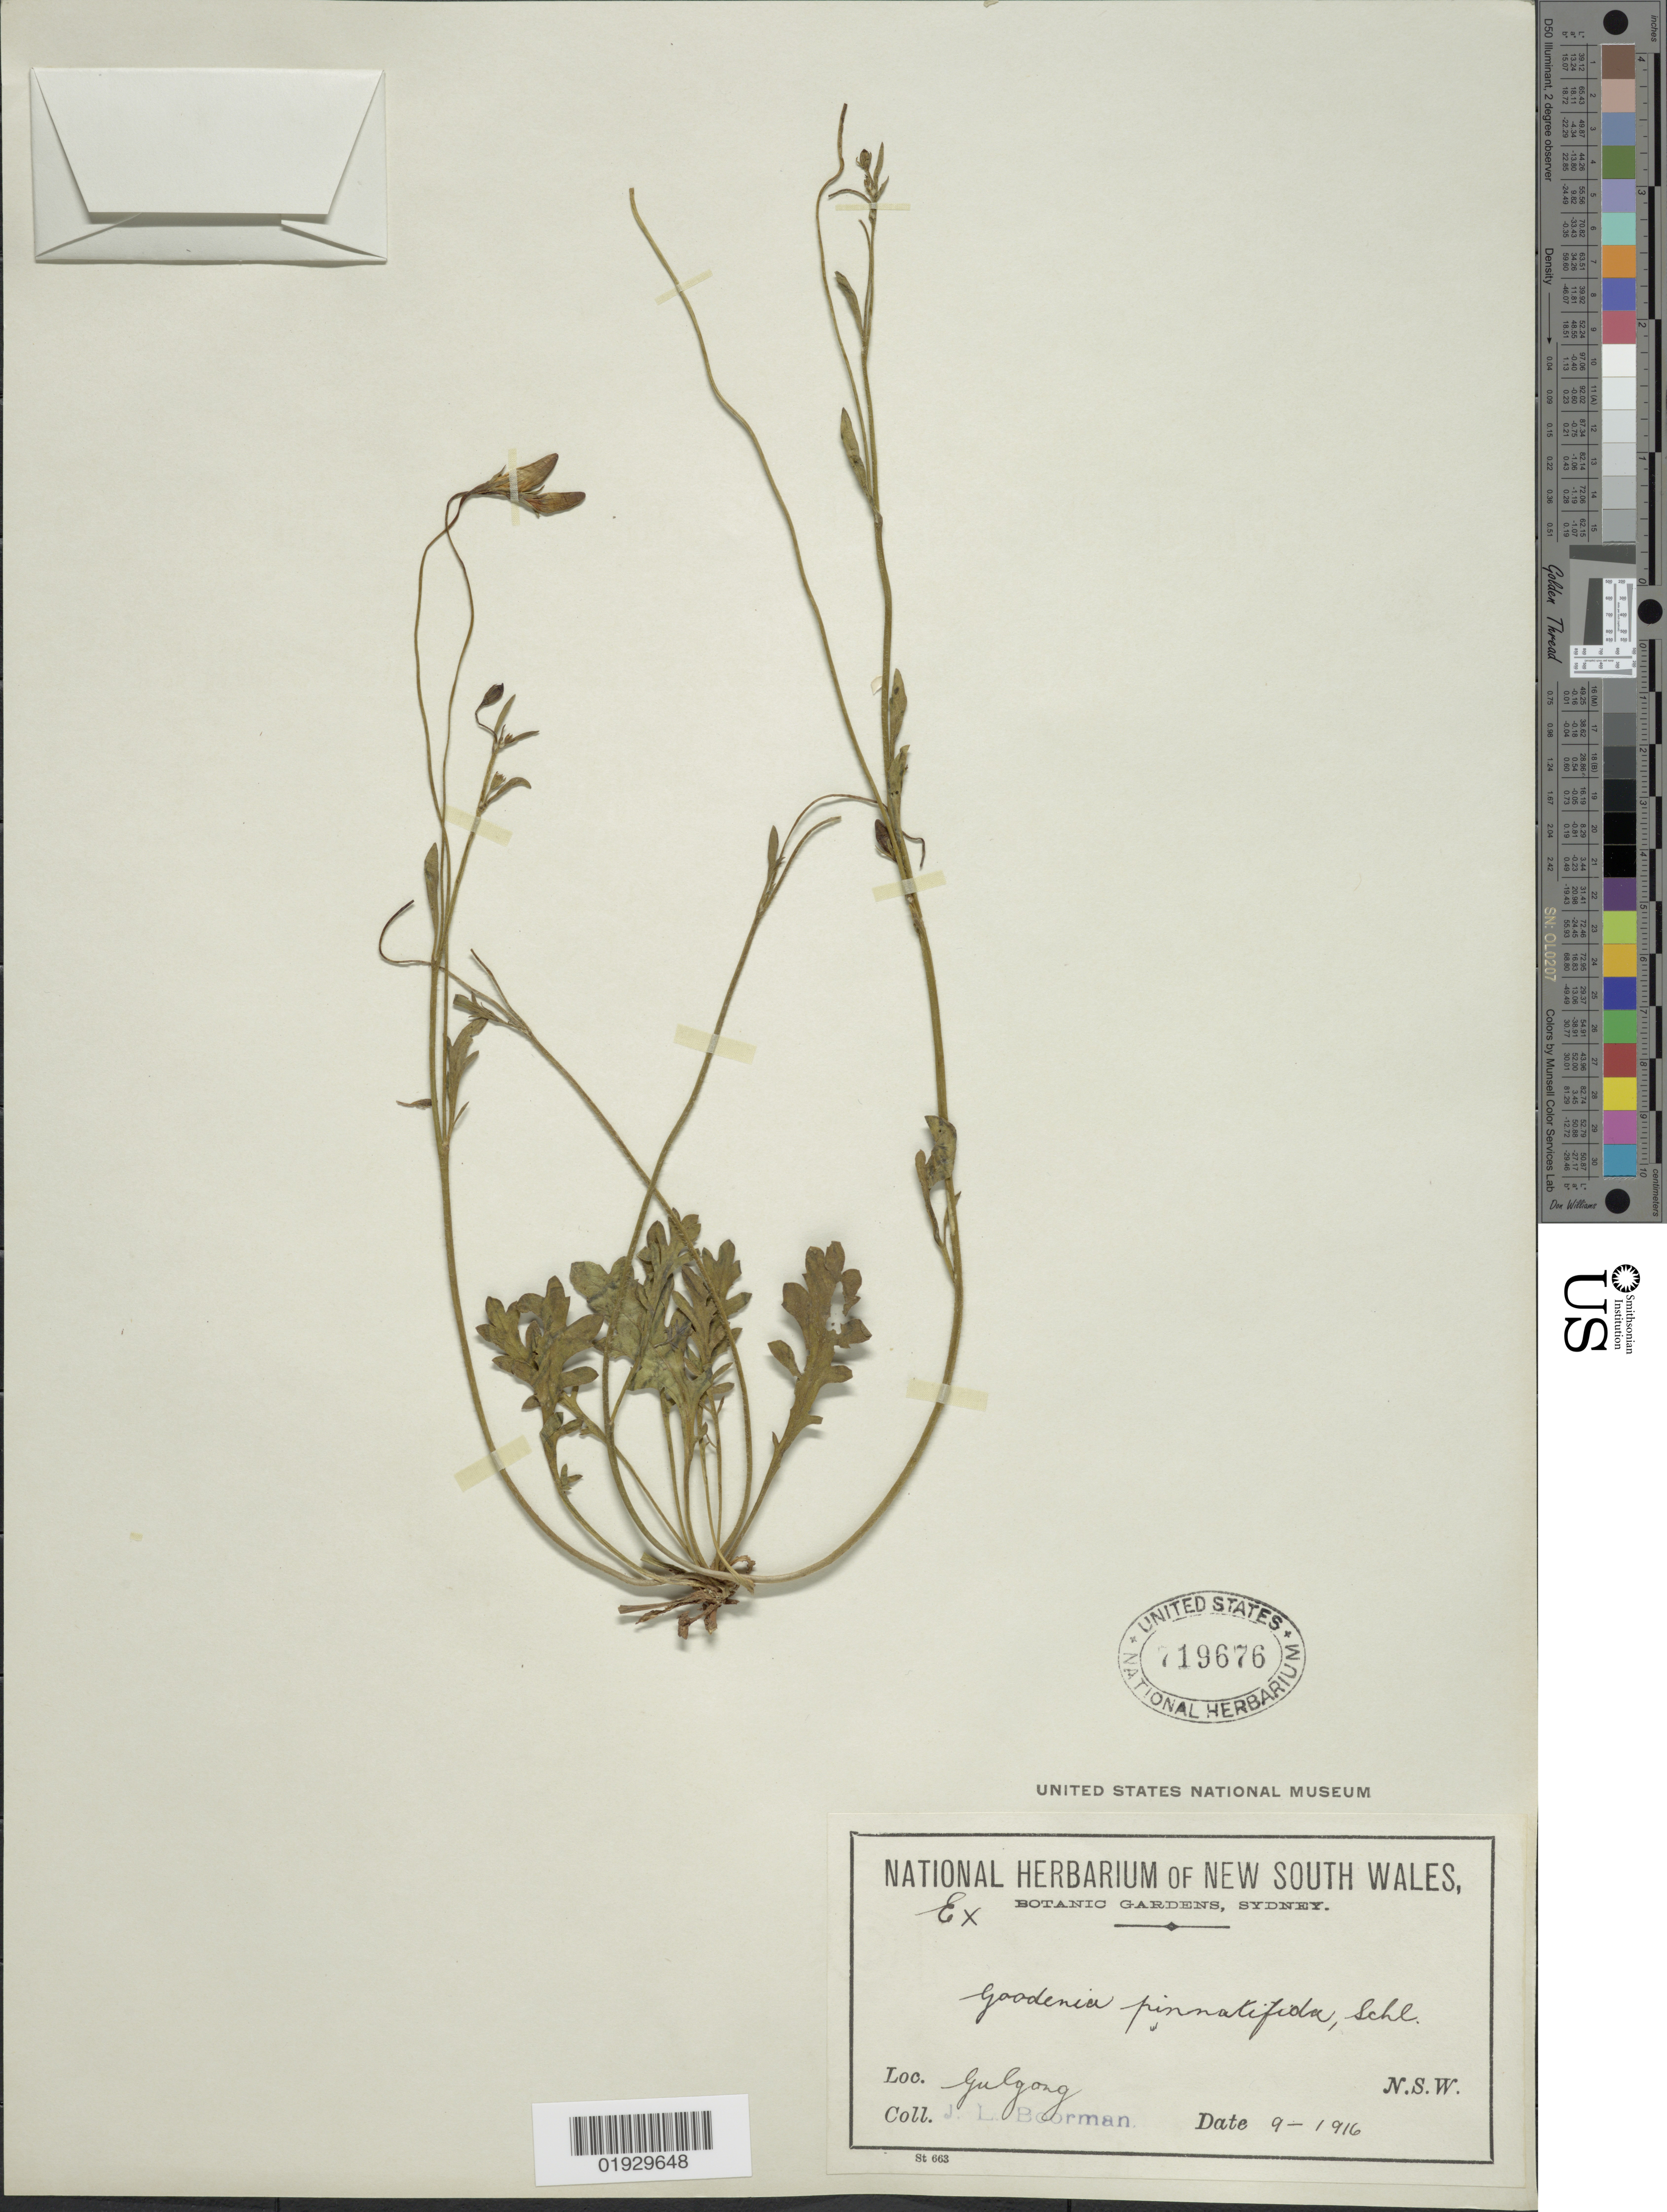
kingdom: Plantae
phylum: Tracheophyta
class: Magnoliopsida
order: Asterales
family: Goodeniaceae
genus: Goodenia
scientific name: Goodenia pinnatifida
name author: Schltdl.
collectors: J. Borman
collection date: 1916-09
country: Australia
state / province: New South Wales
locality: Gulgong, N.S.W.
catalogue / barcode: US 719676